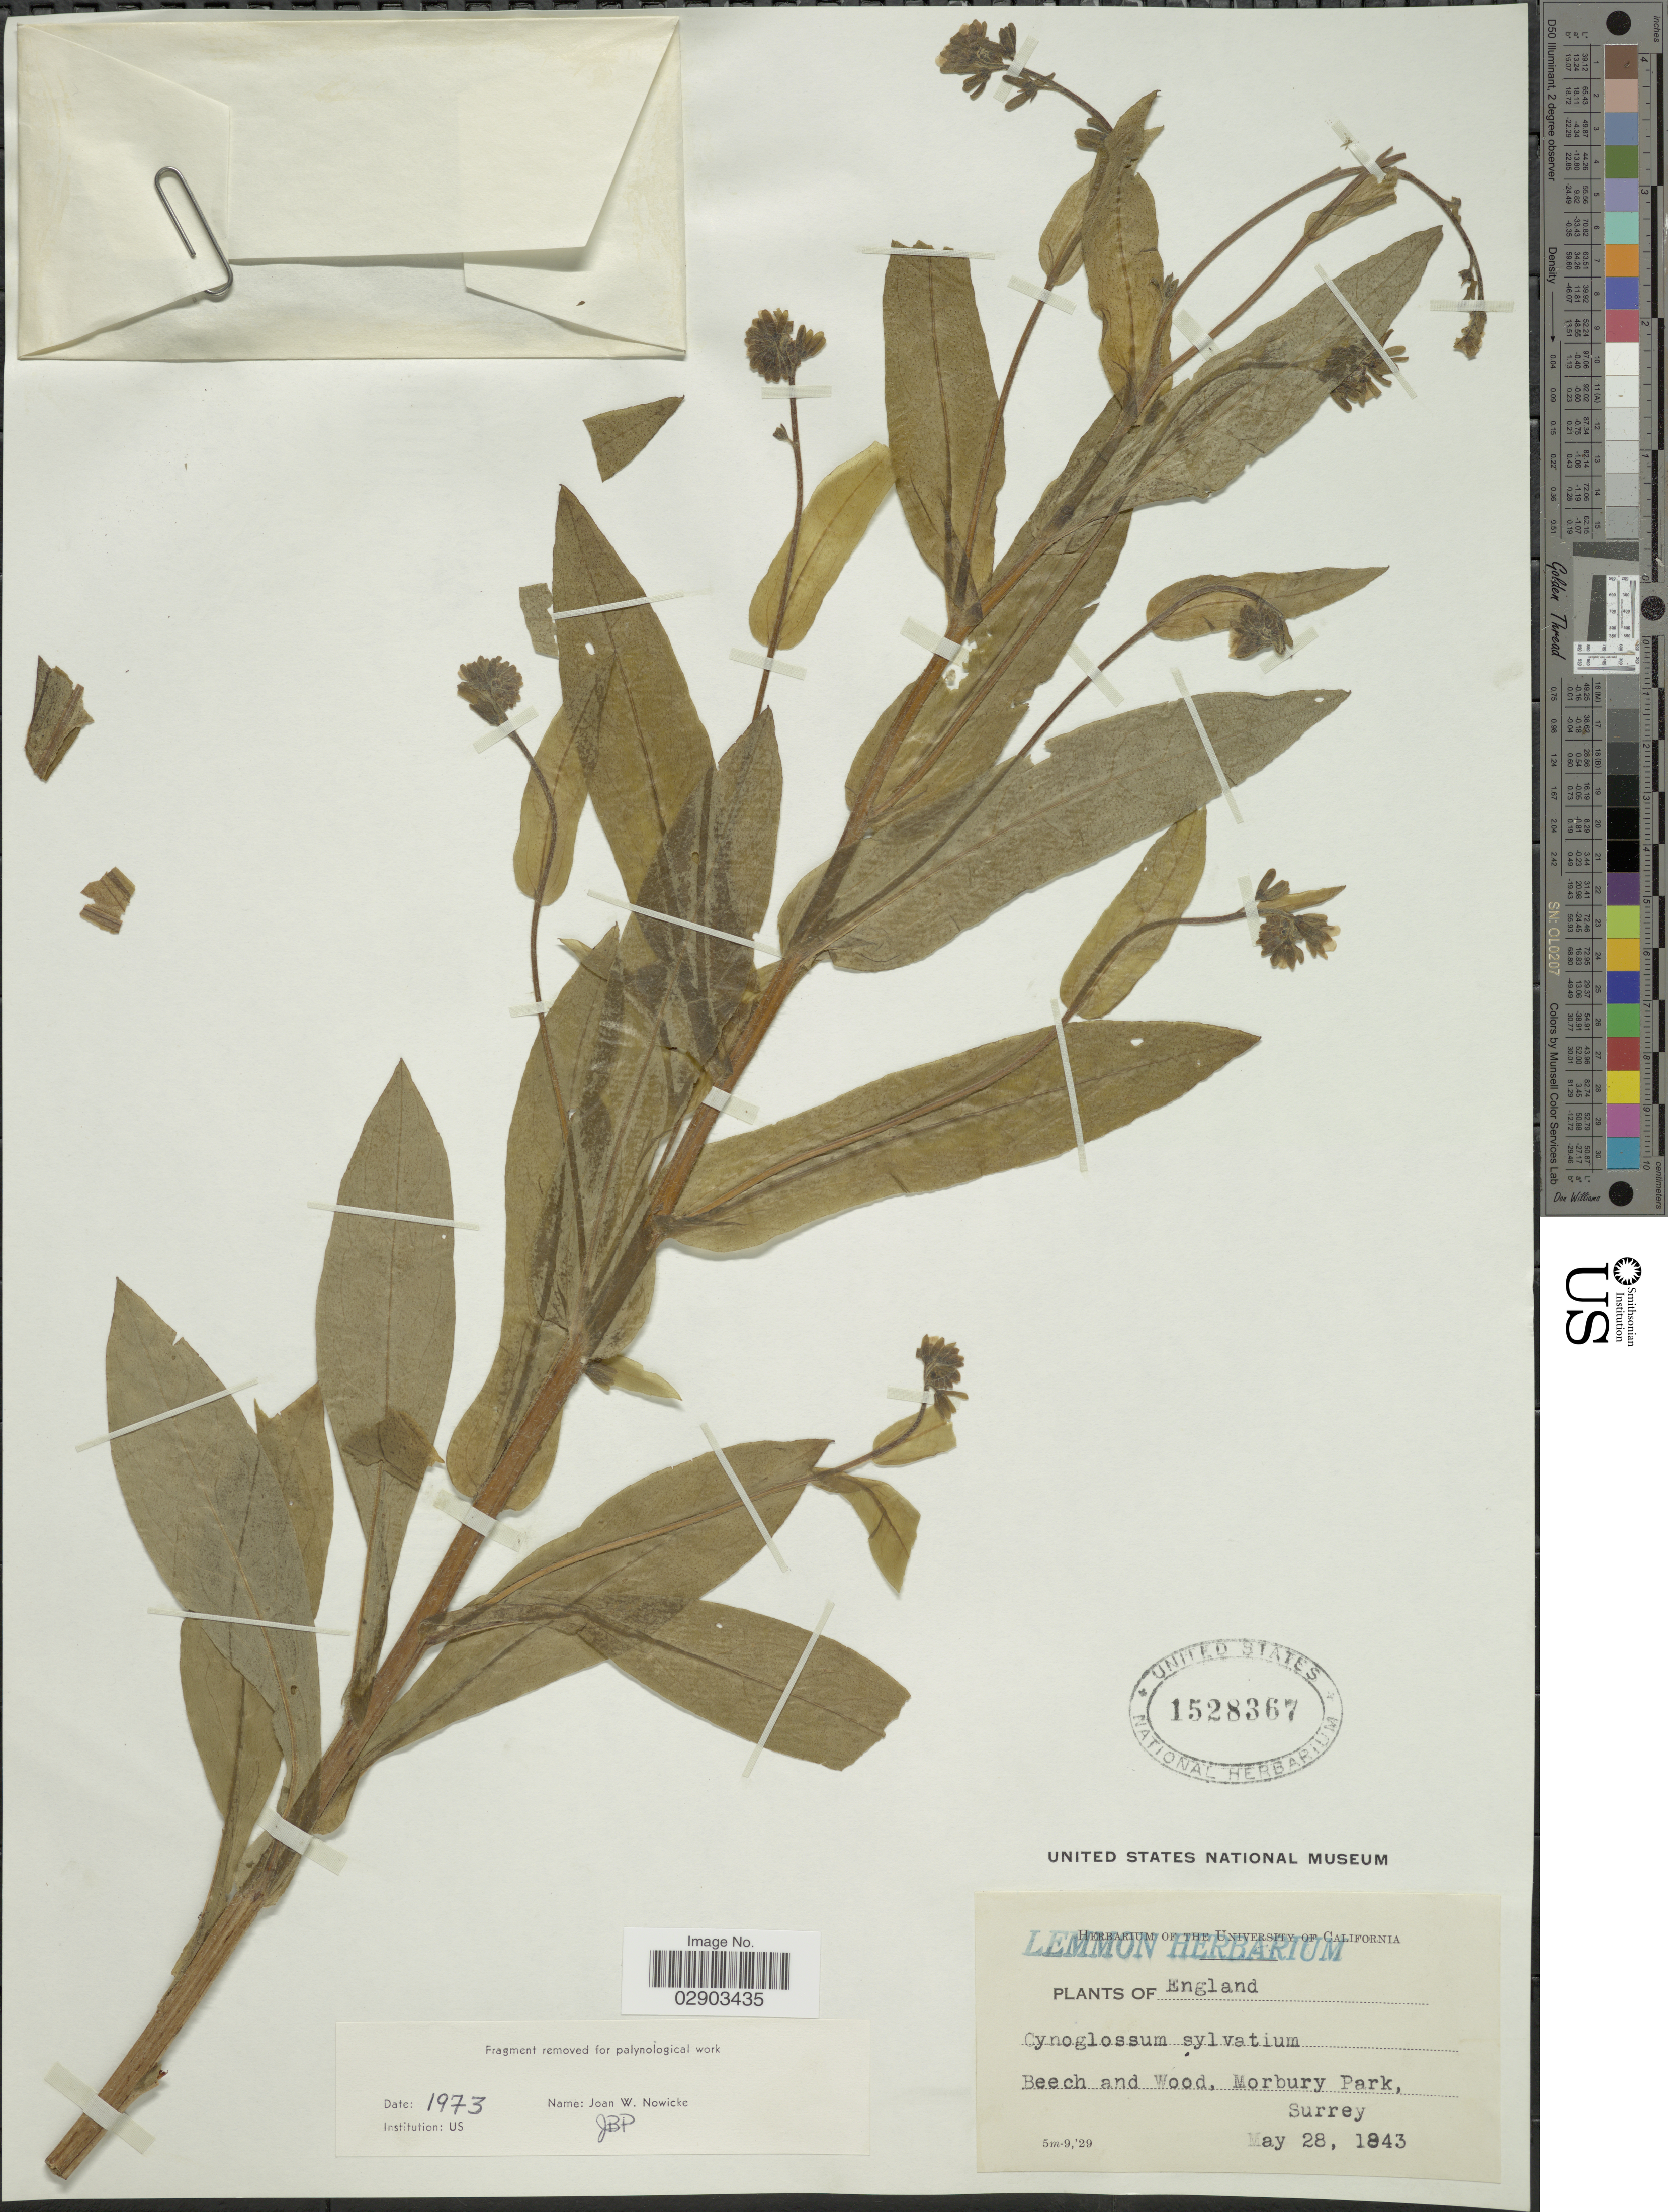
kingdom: Plantae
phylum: Tracheophyta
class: Magnoliopsida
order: Boraginales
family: Boraginaceae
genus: Cynoglossum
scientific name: Cynoglossum sylvaticum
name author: Haenke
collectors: ex herb. Lemmon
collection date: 1843-05-28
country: United Kingdom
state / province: England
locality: Morbury Park, Surrey.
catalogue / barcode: US 1528367